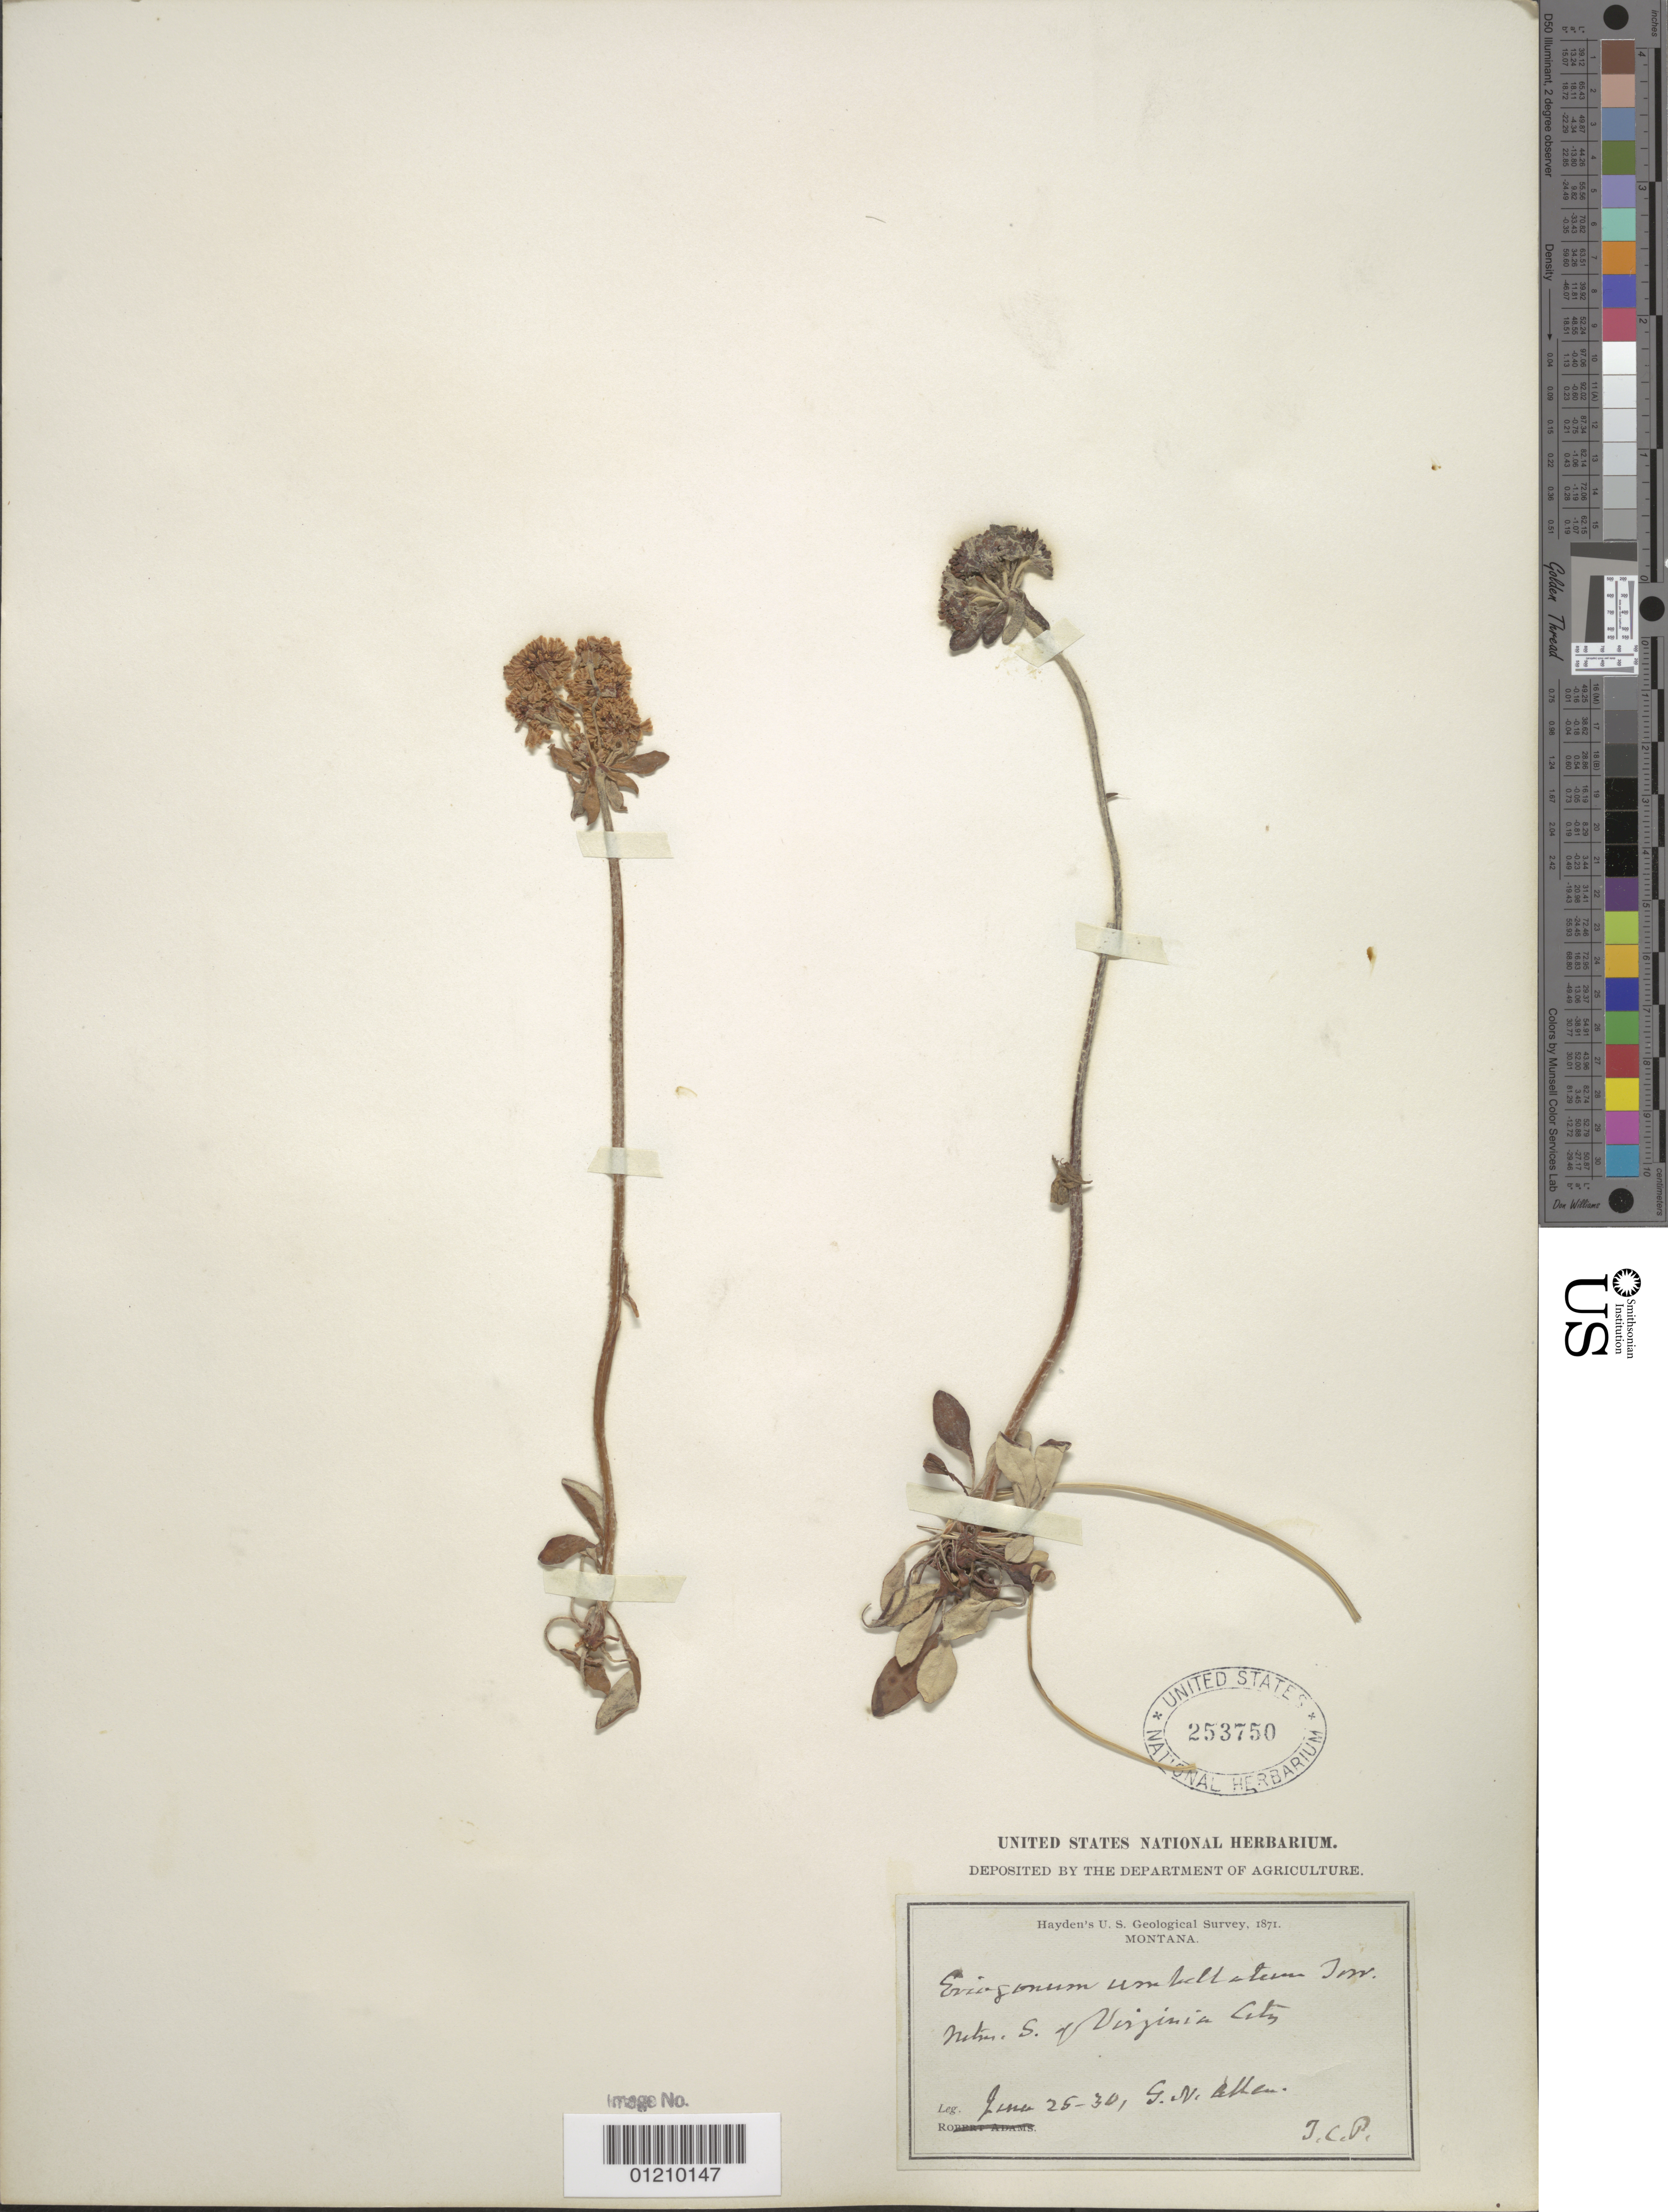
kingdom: Plantae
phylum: Tracheophyta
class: Magnoliopsida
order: Caryophyllales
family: Polygonaceae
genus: Eriogonum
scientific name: Eriogonum umbellatum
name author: Torr.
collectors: G. N. Allen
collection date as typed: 25 Jun 1871 to 30 Jun 1871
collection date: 1871-06-25/1871-06-30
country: United States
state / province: Montana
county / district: Madison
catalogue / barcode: US 253750